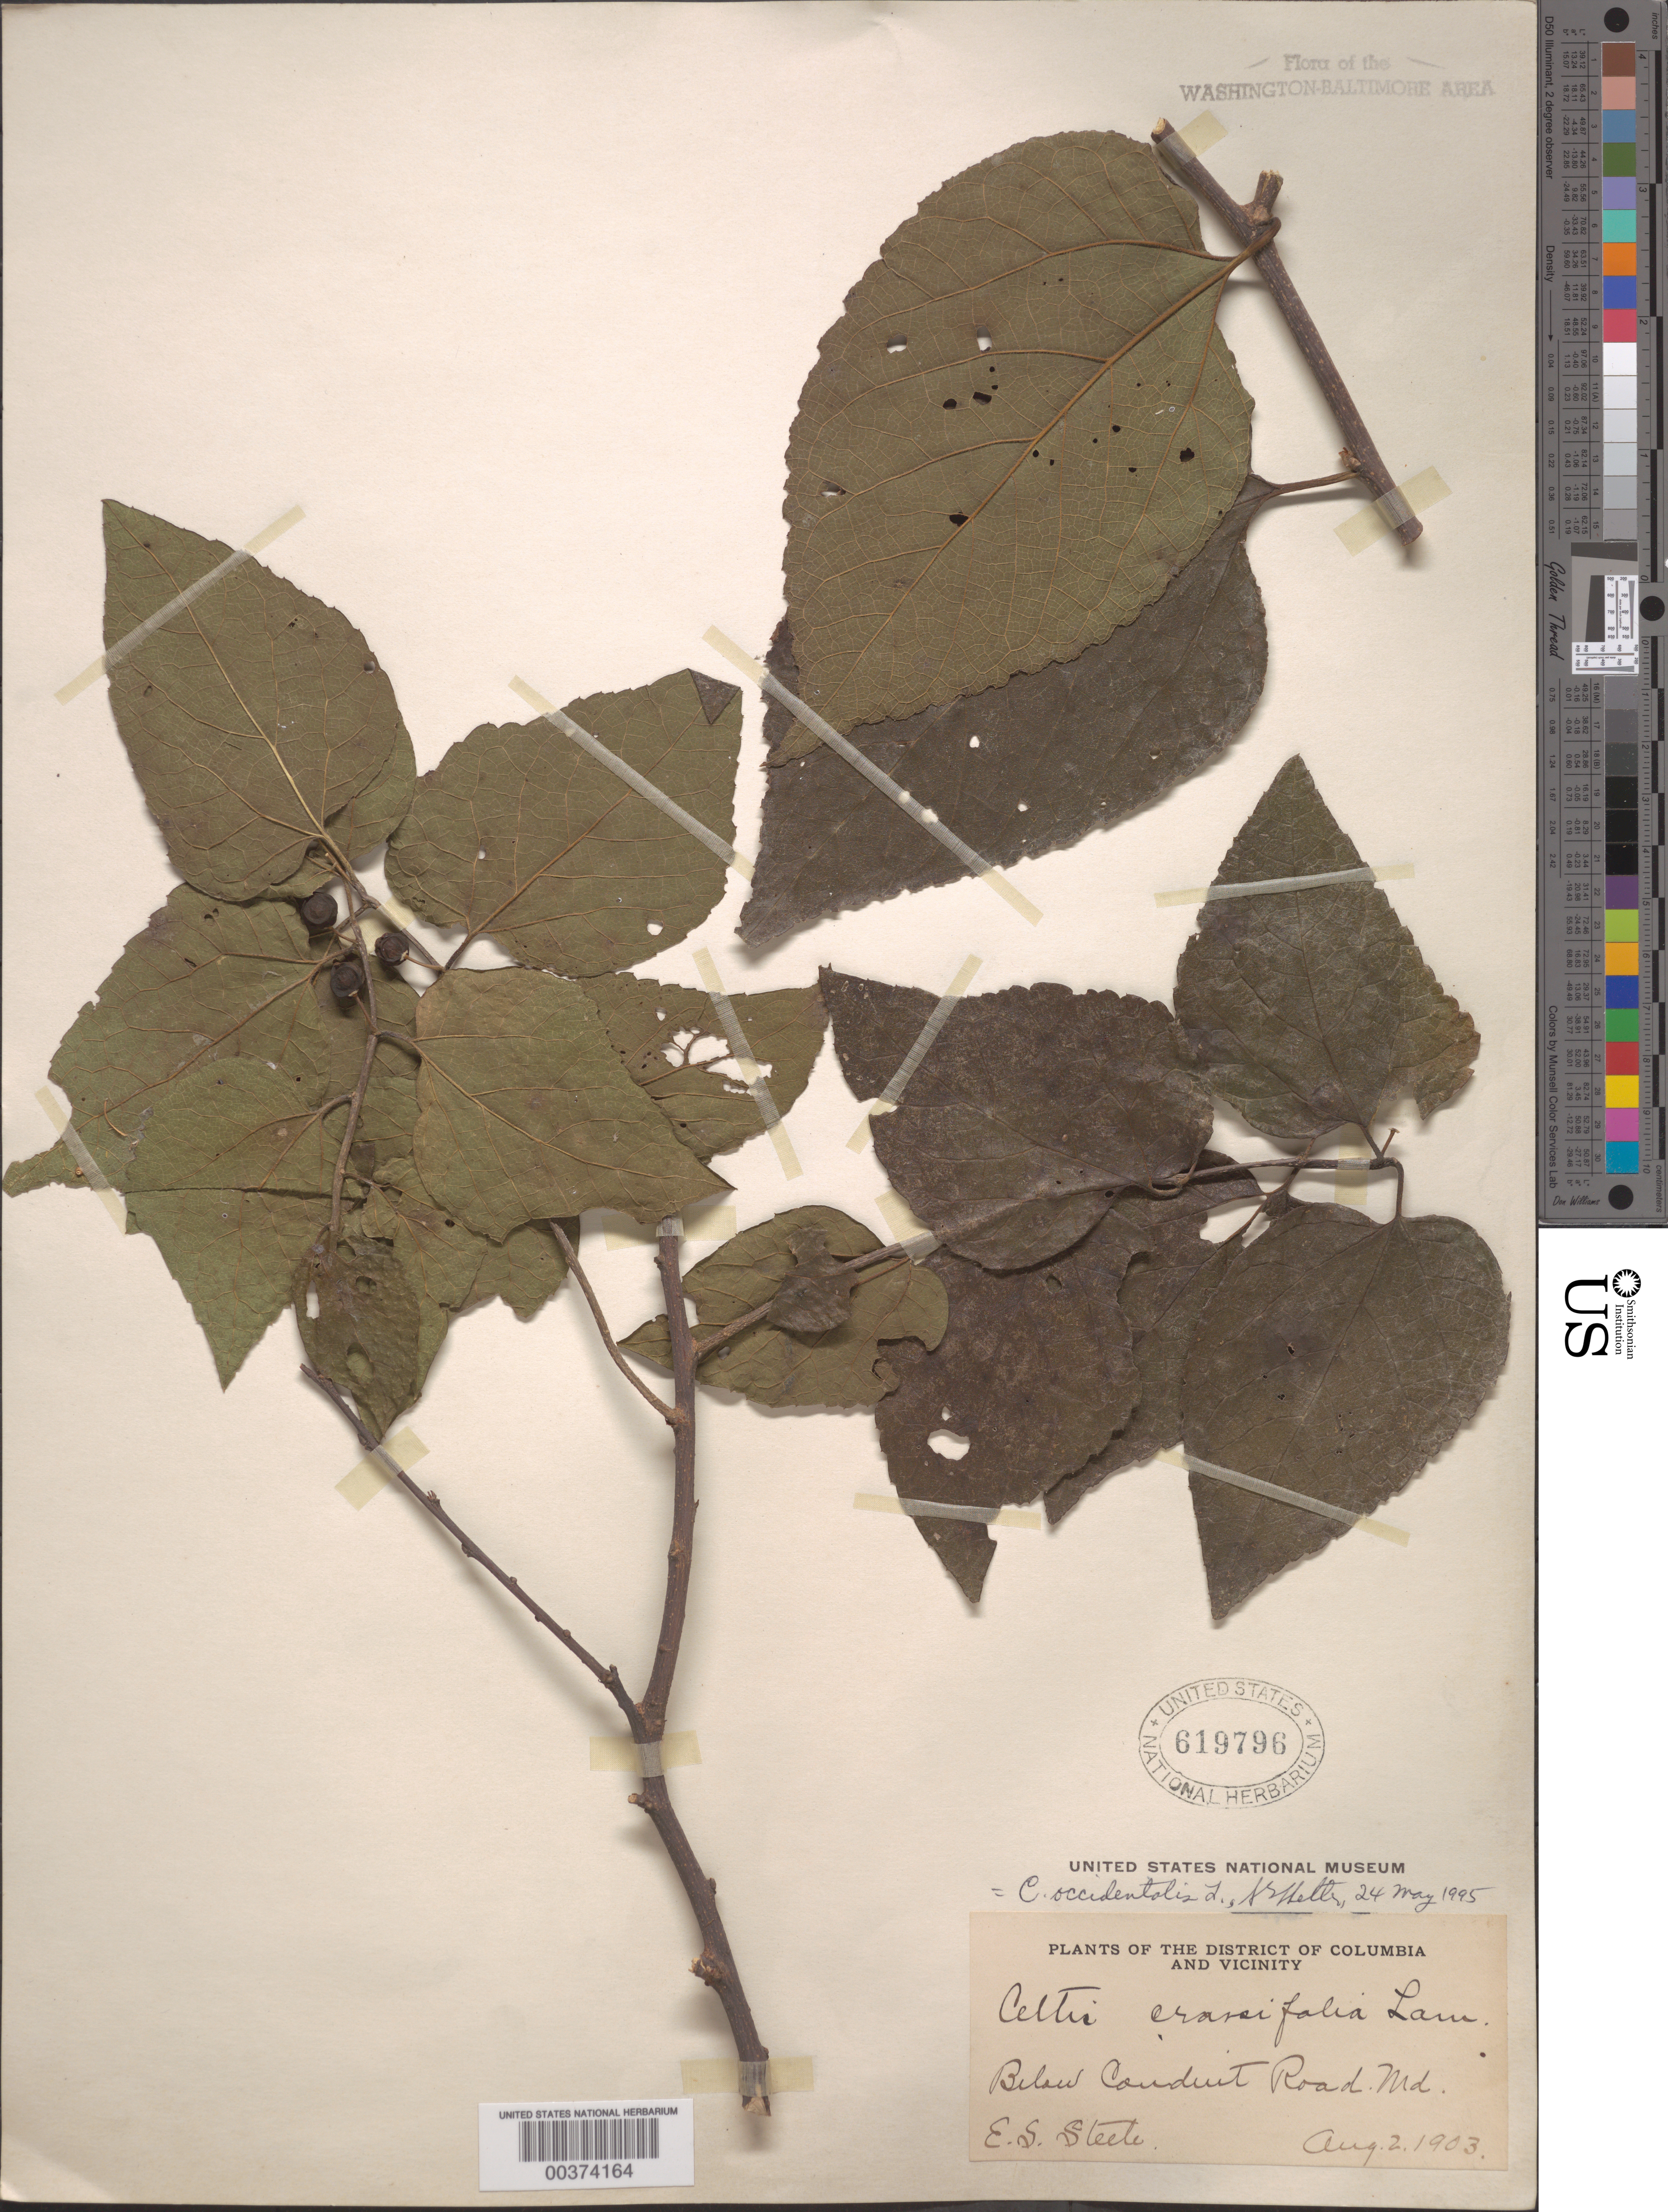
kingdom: Plantae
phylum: Tracheophyta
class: Magnoliopsida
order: Rosales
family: Cannabaceae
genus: Celtis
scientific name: Celtis occidentalis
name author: L.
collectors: E. Steele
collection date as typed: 02 Aug 1903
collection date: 1903-08-02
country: United States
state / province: Maryland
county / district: Montgomery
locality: Below Conduit Road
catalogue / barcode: US 619796